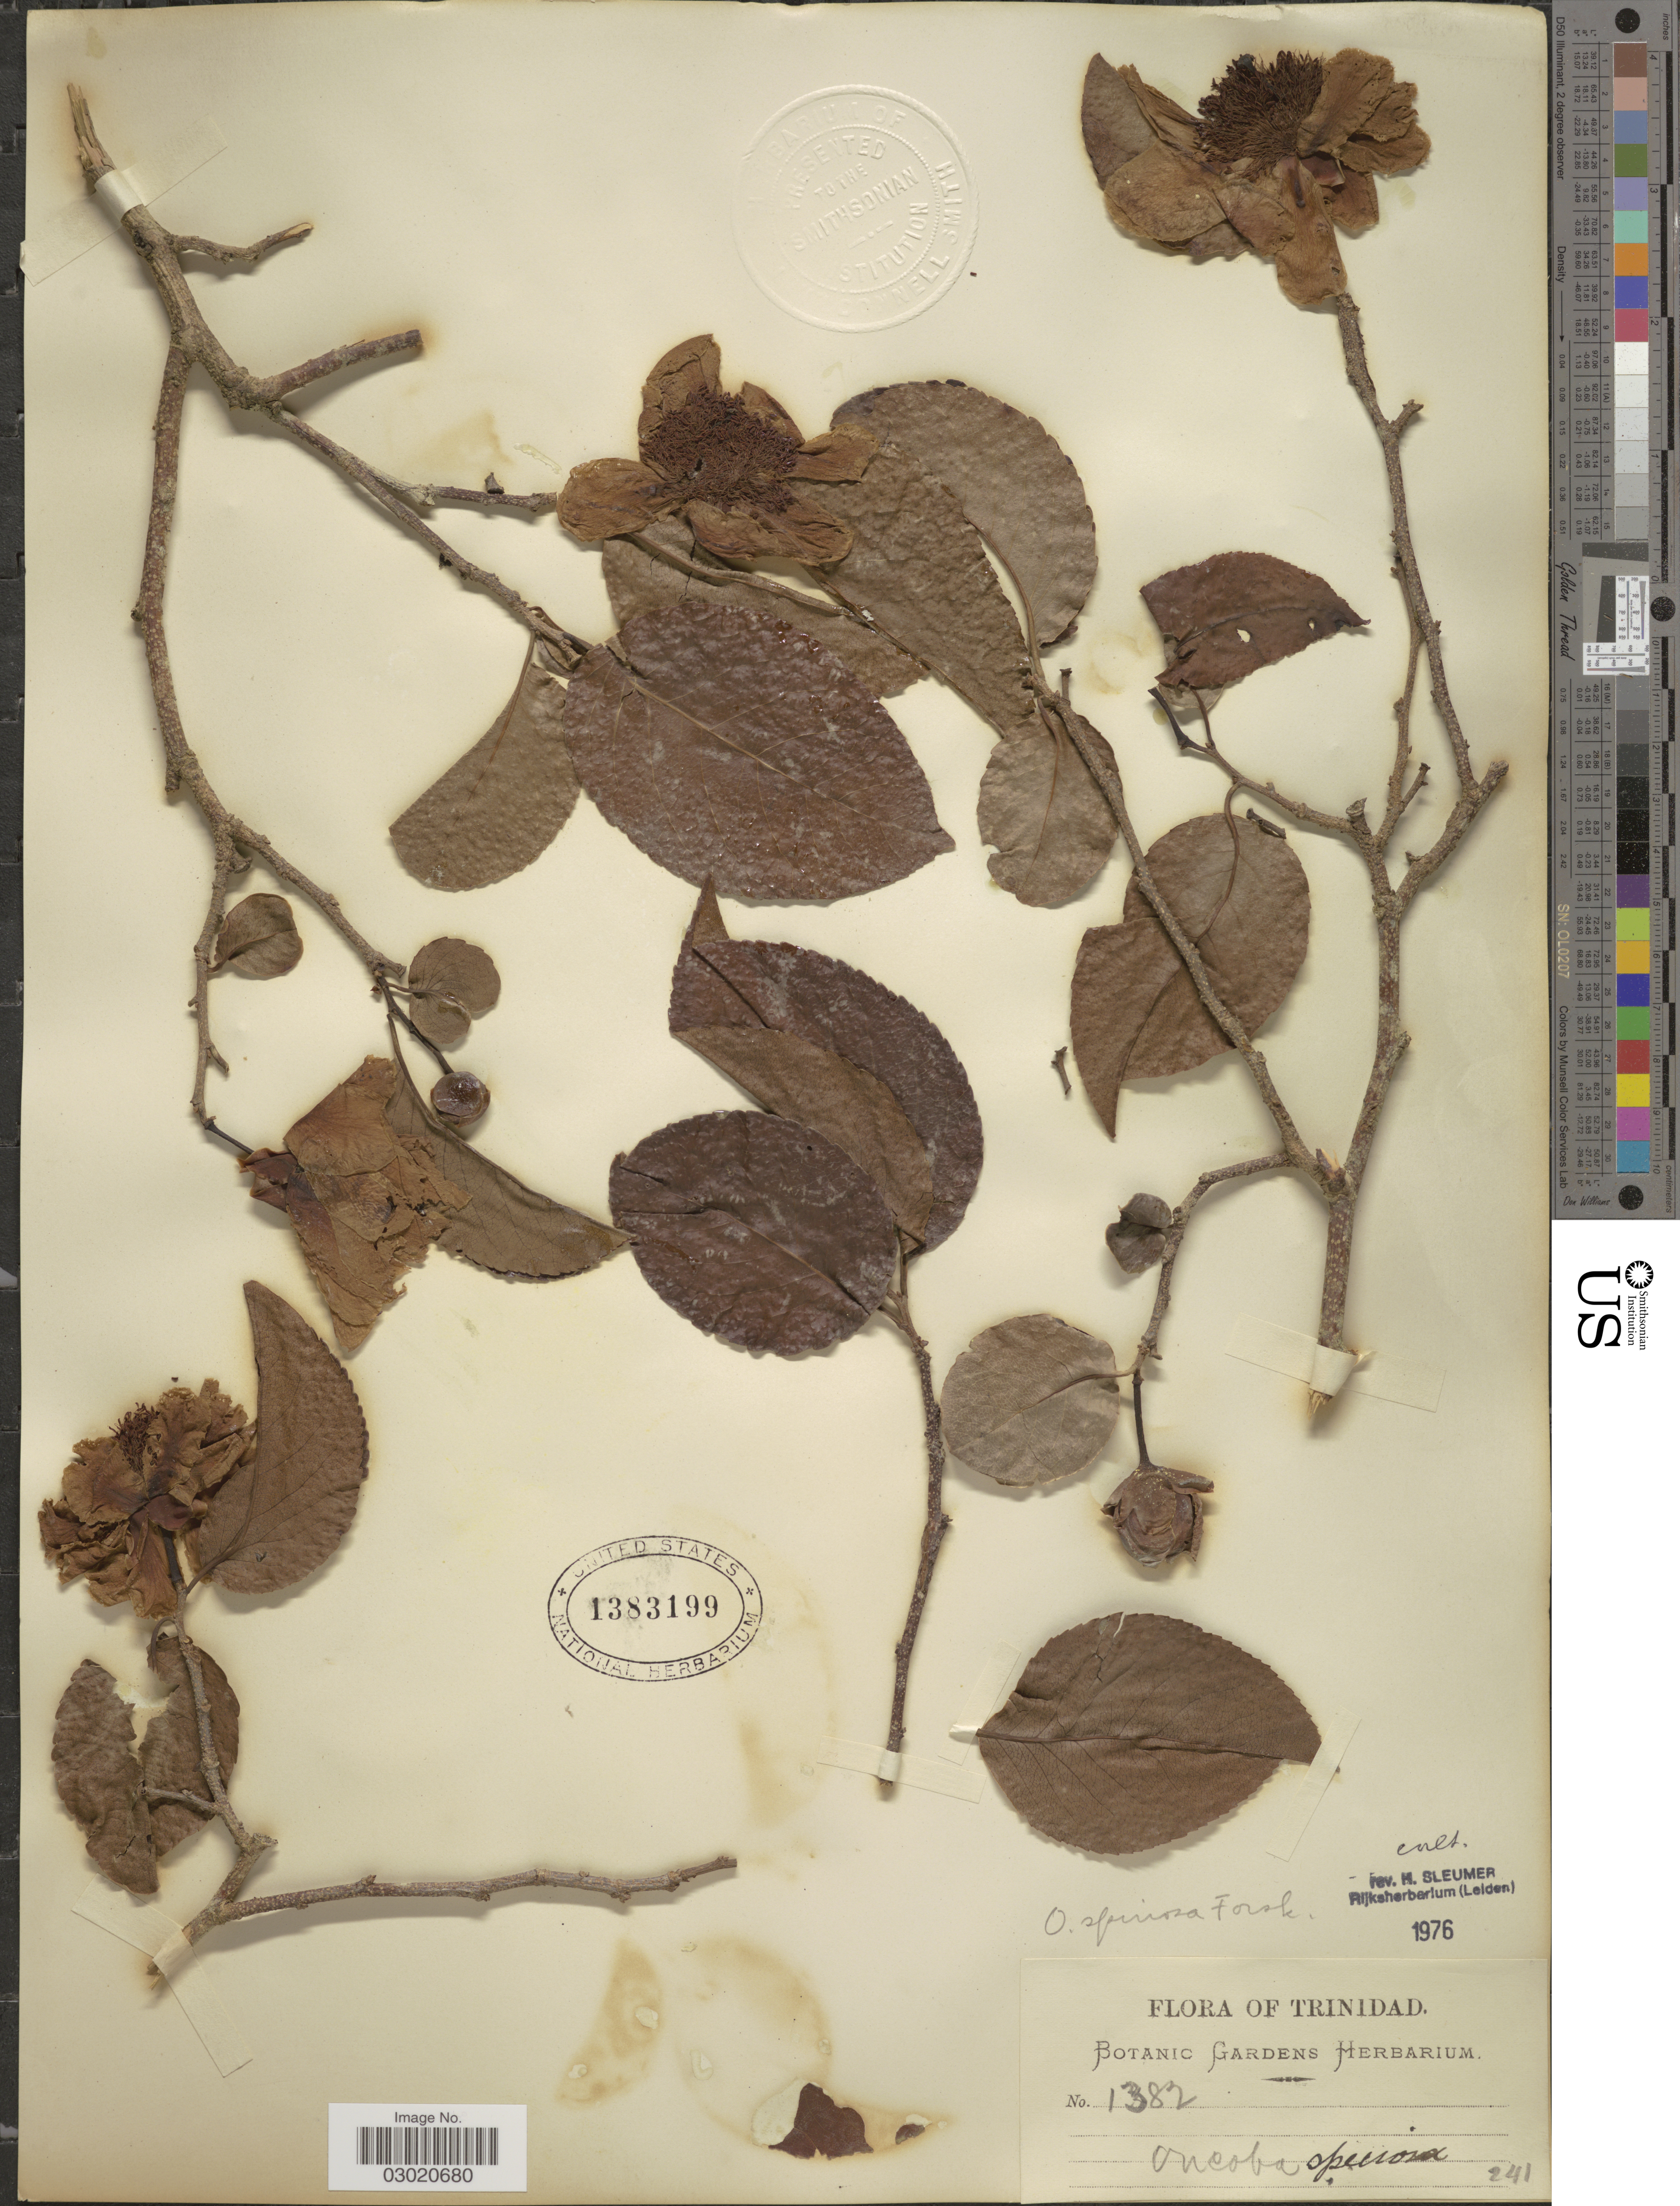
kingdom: Plantae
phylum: Tracheophyta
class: Magnoliopsida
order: Malpighiales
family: Salicaceae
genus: Oncoba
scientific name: Oncoba spinosa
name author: Forssk.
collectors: ex herb. Botanic Gardens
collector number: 1382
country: Trinidad and Tobago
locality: Trinidad.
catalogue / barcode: US 1383199